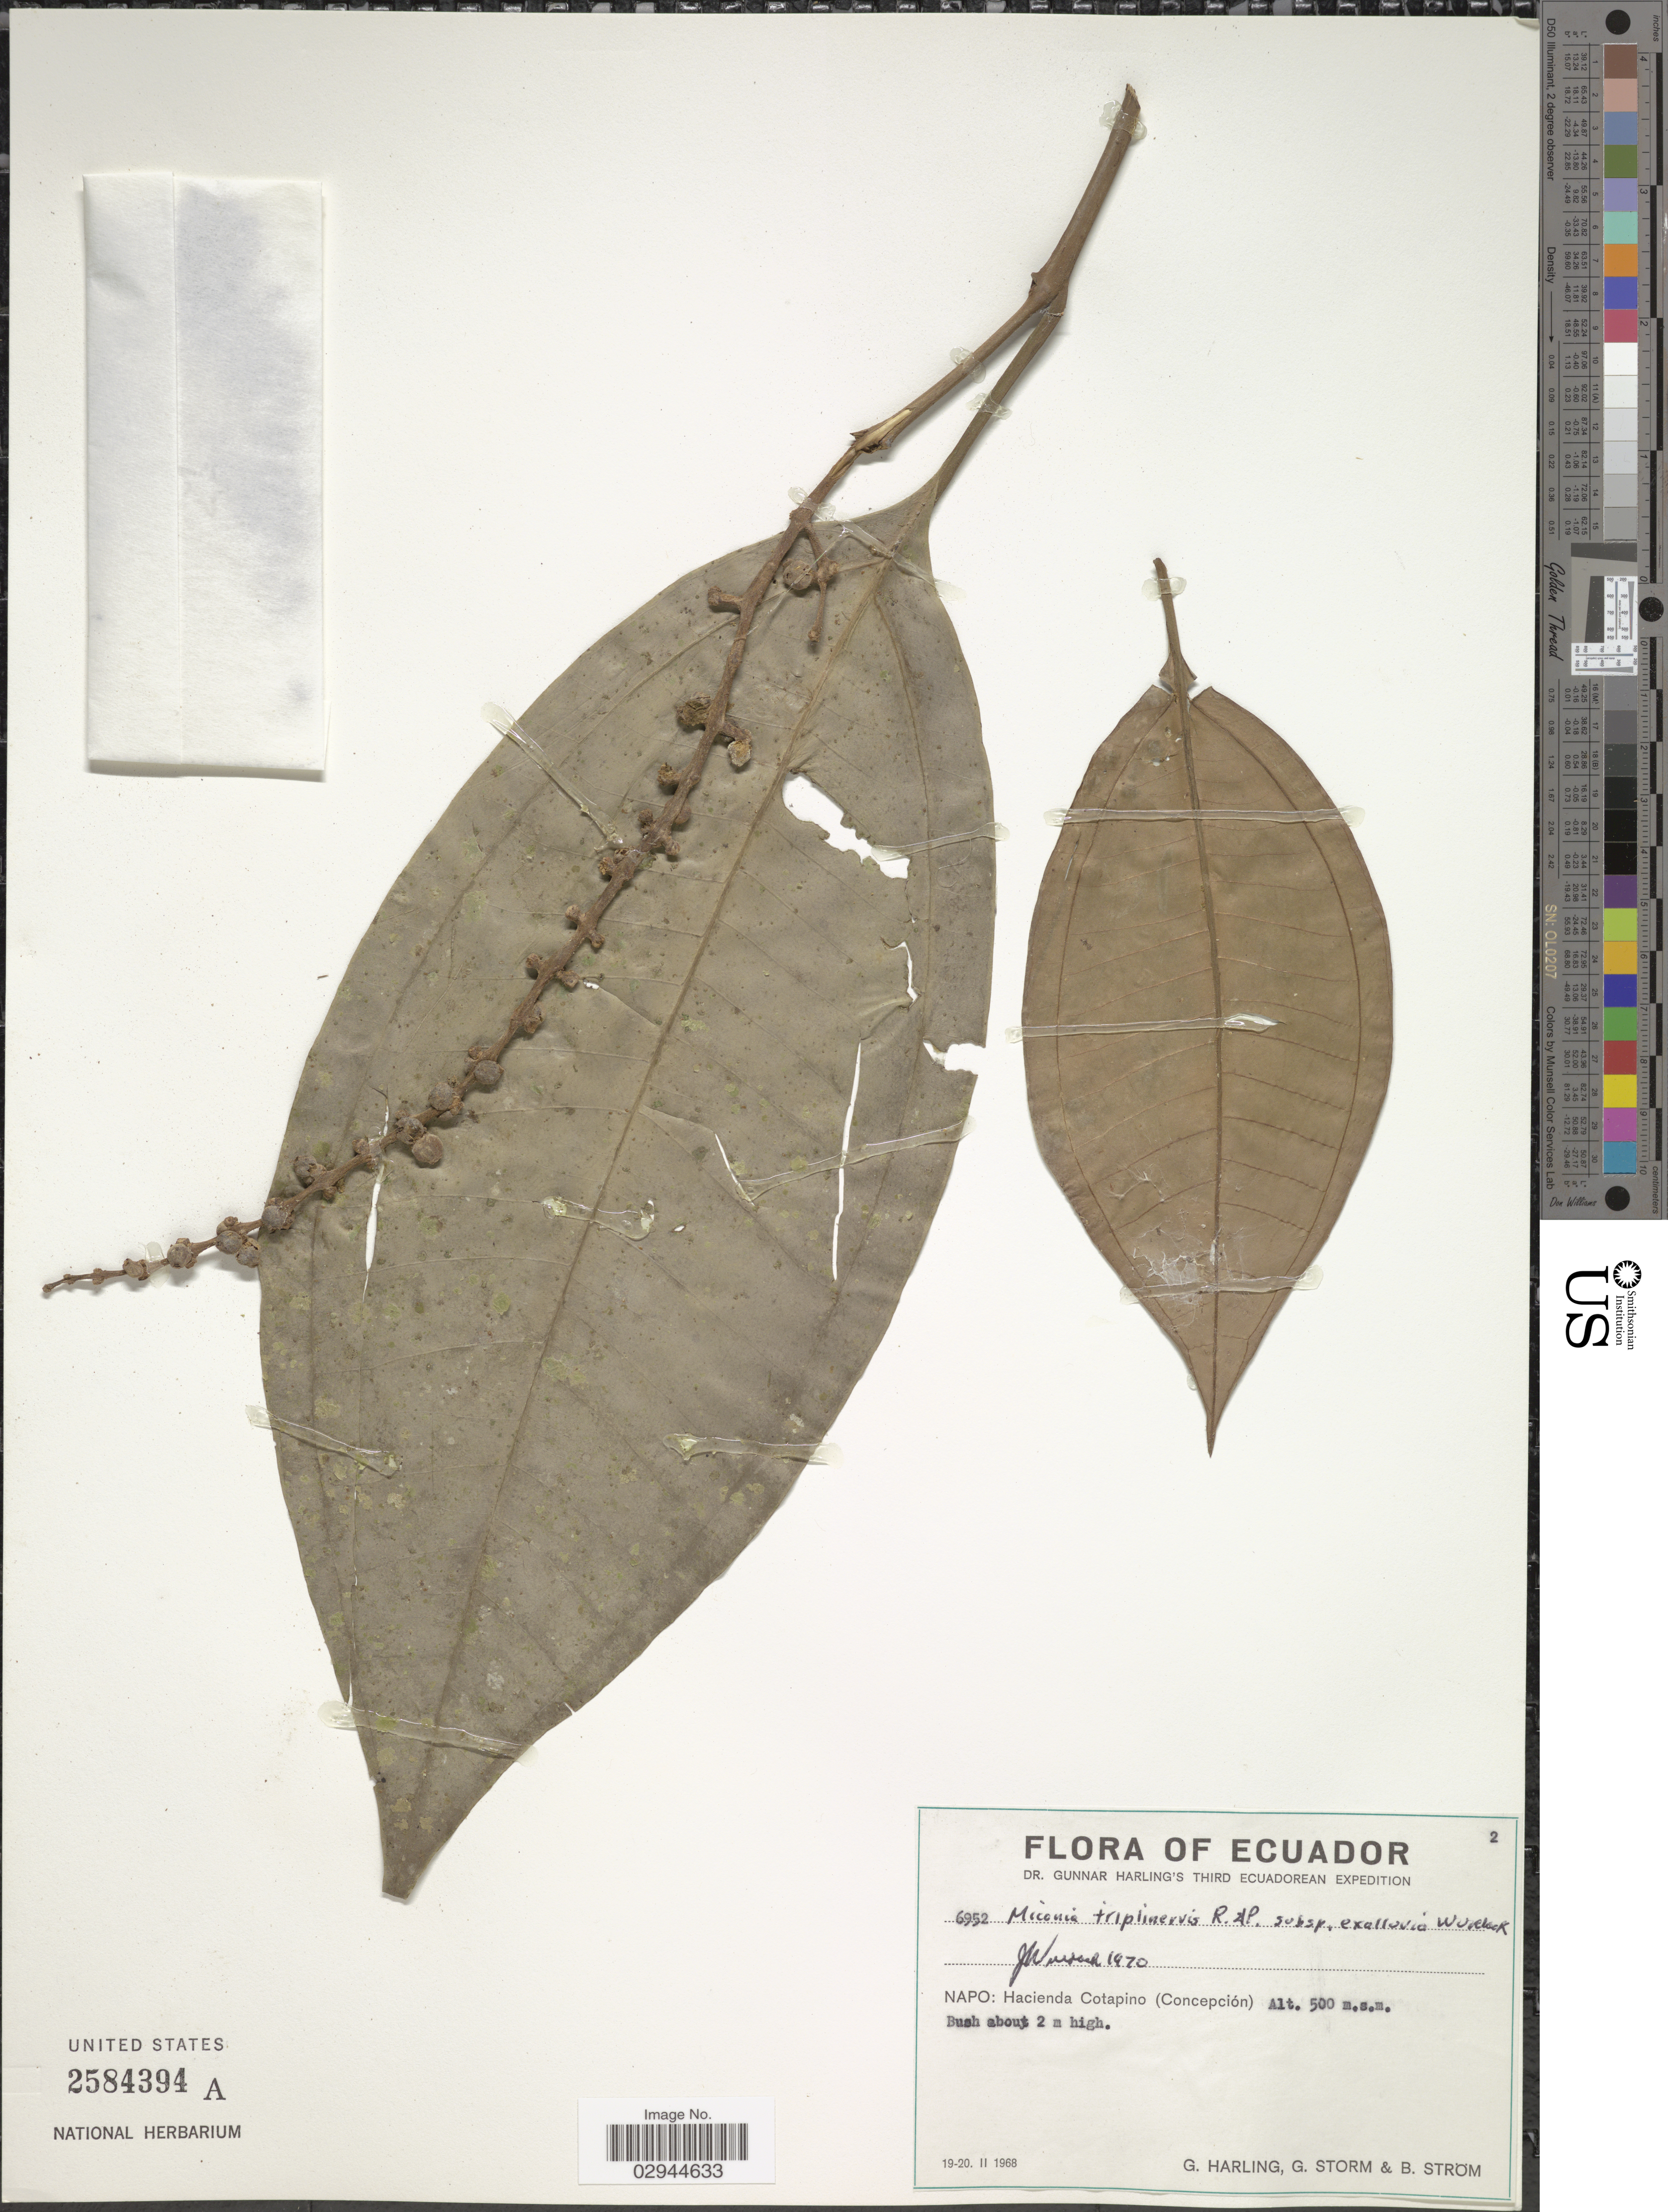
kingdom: Plantae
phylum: Tracheophyta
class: Magnoliopsida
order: Myrtales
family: Melastomataceae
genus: Miconia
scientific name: Miconia triplinervis subsp. exalluvia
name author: Wurdack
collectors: G. Harling, G. Storm & B. Ström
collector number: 6952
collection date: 1968-02-19/1968-02-20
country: Ecuador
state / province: Napo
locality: Haciena Cotapino (Concepción).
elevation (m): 500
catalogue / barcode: US 2584394A